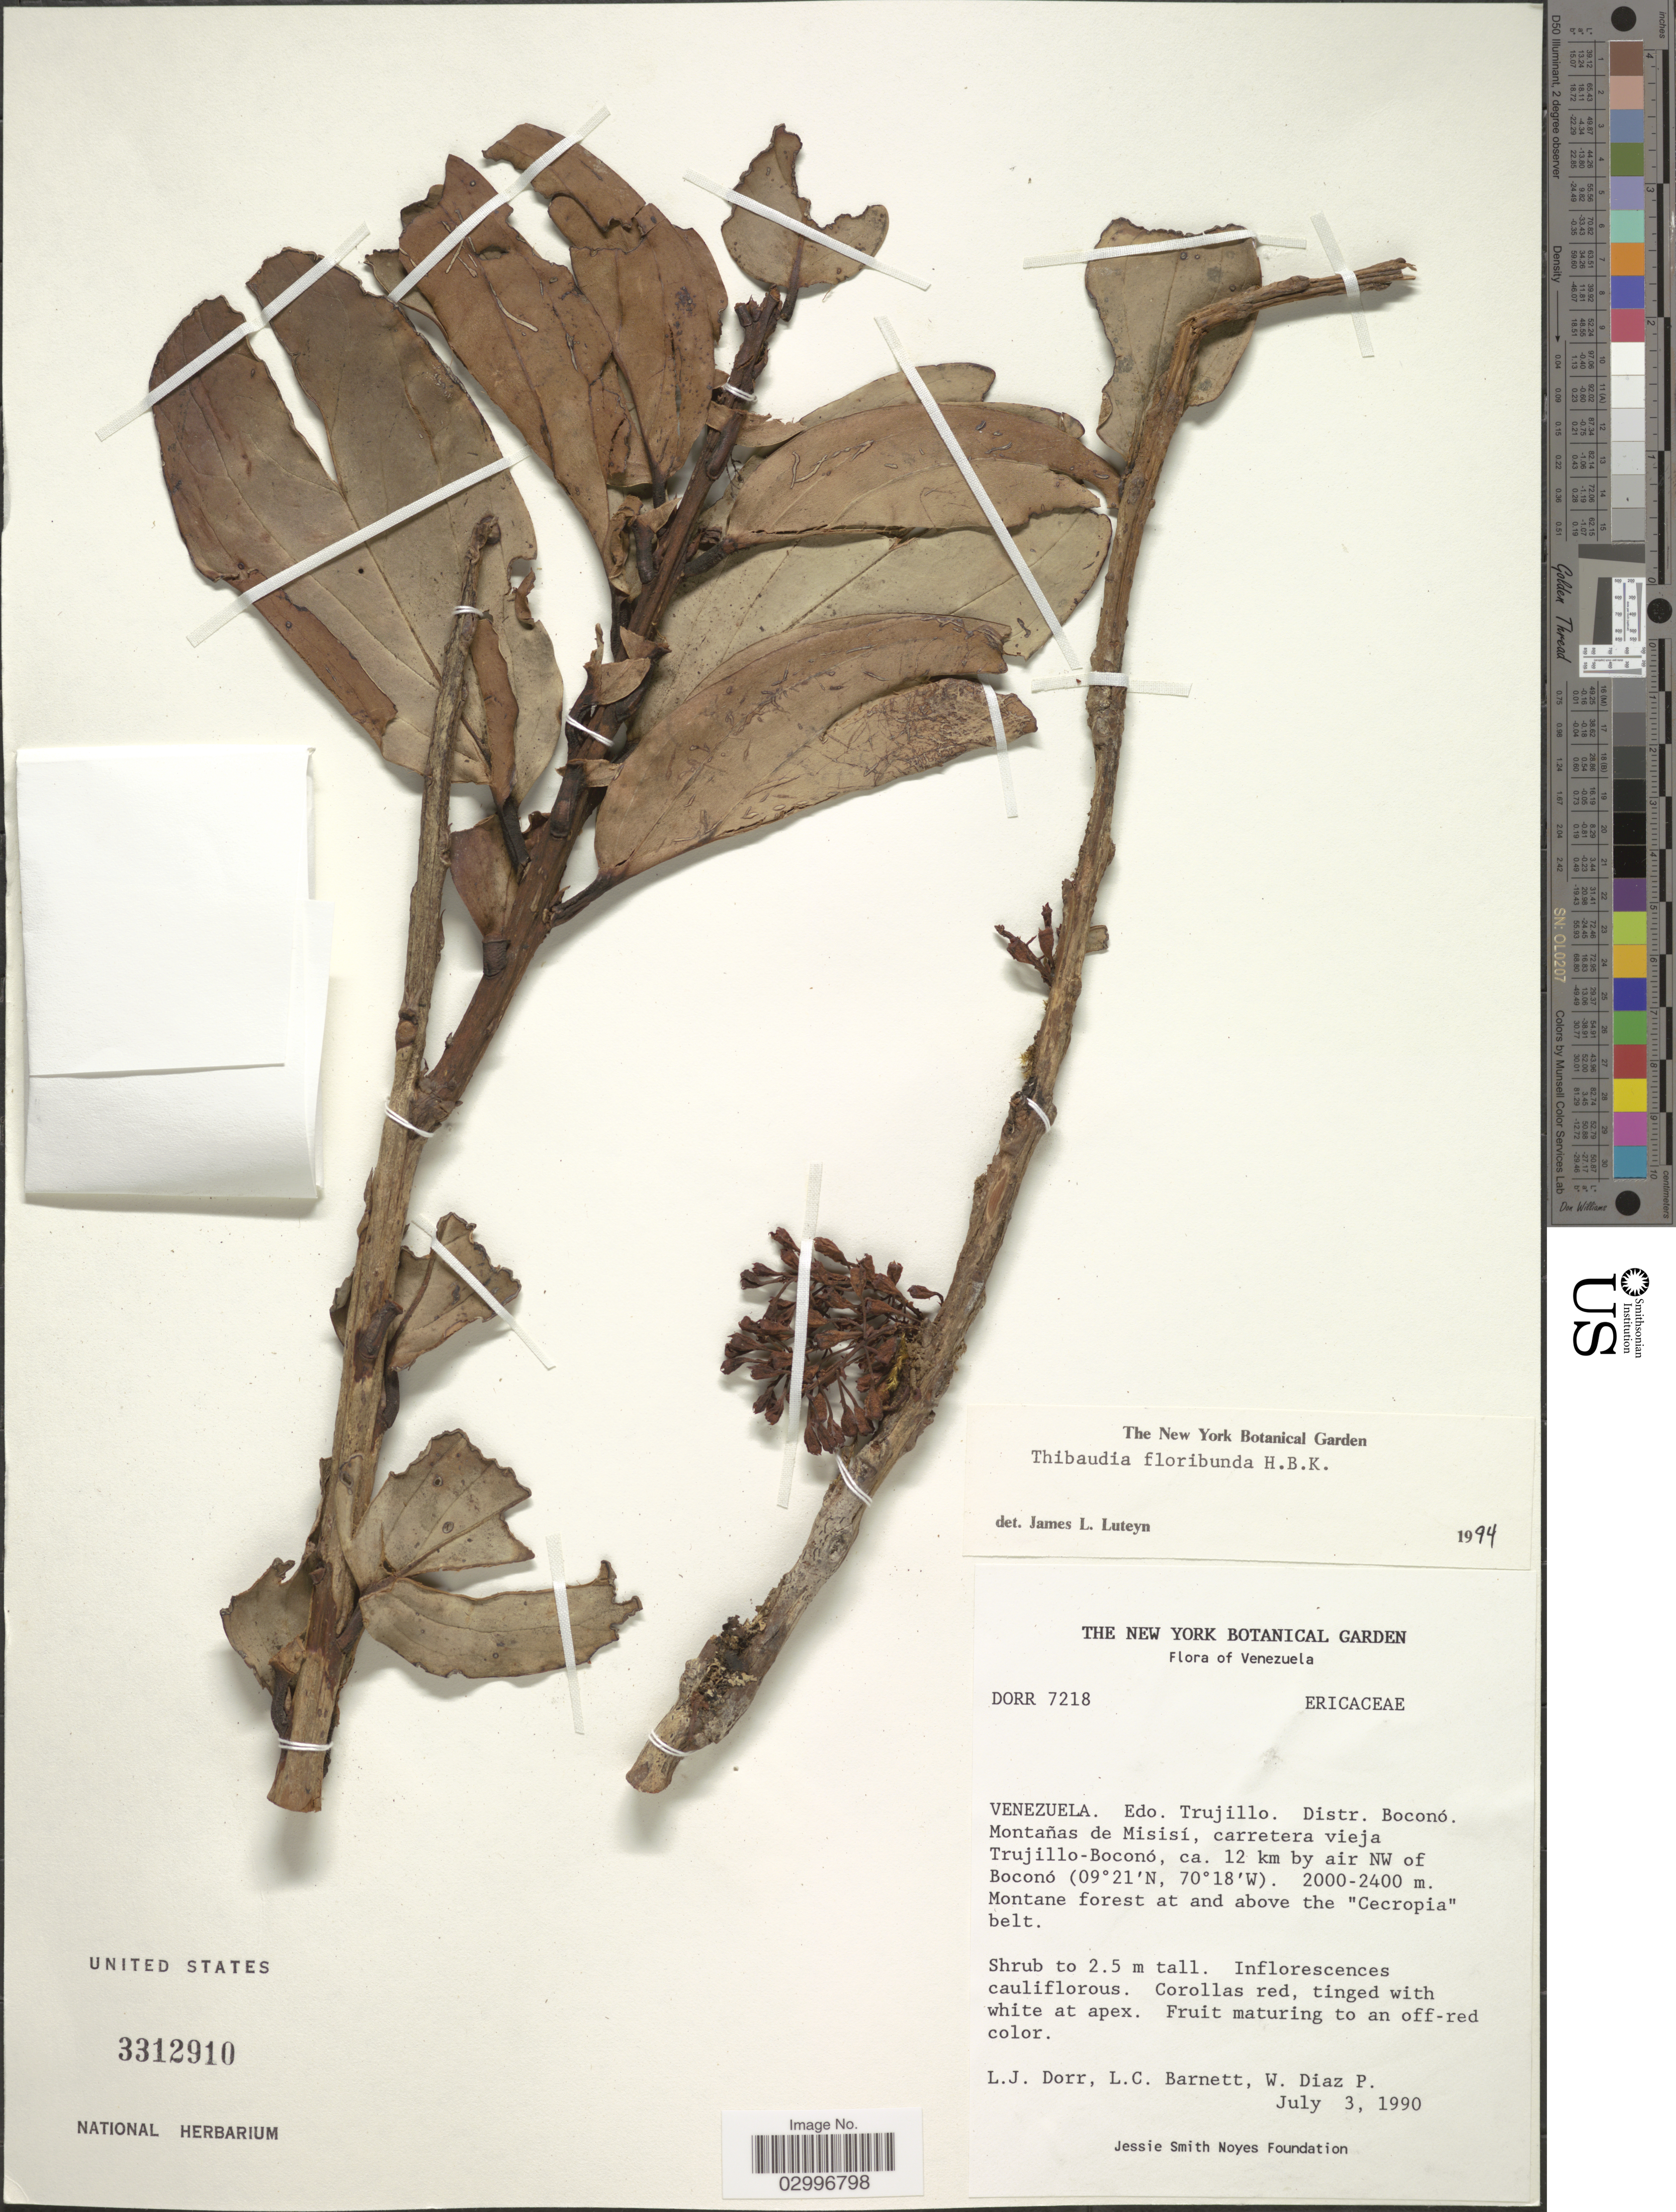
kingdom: Plantae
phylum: Tracheophyta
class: Magnoliopsida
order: Ericales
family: Ericaceae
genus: Thibaudia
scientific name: Thibaudia floribunda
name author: Kunth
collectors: L. J. Dorr, L. C. Barnett & W. Díaz P.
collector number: Dorr 7218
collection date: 1990-07-03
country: Venezuela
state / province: Trujillo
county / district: Boconó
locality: Montañas de Misisi, carretera vieja Trujillo-Boconó, ca. 12 km by air NW of Boconó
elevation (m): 2000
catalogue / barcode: US 3312910